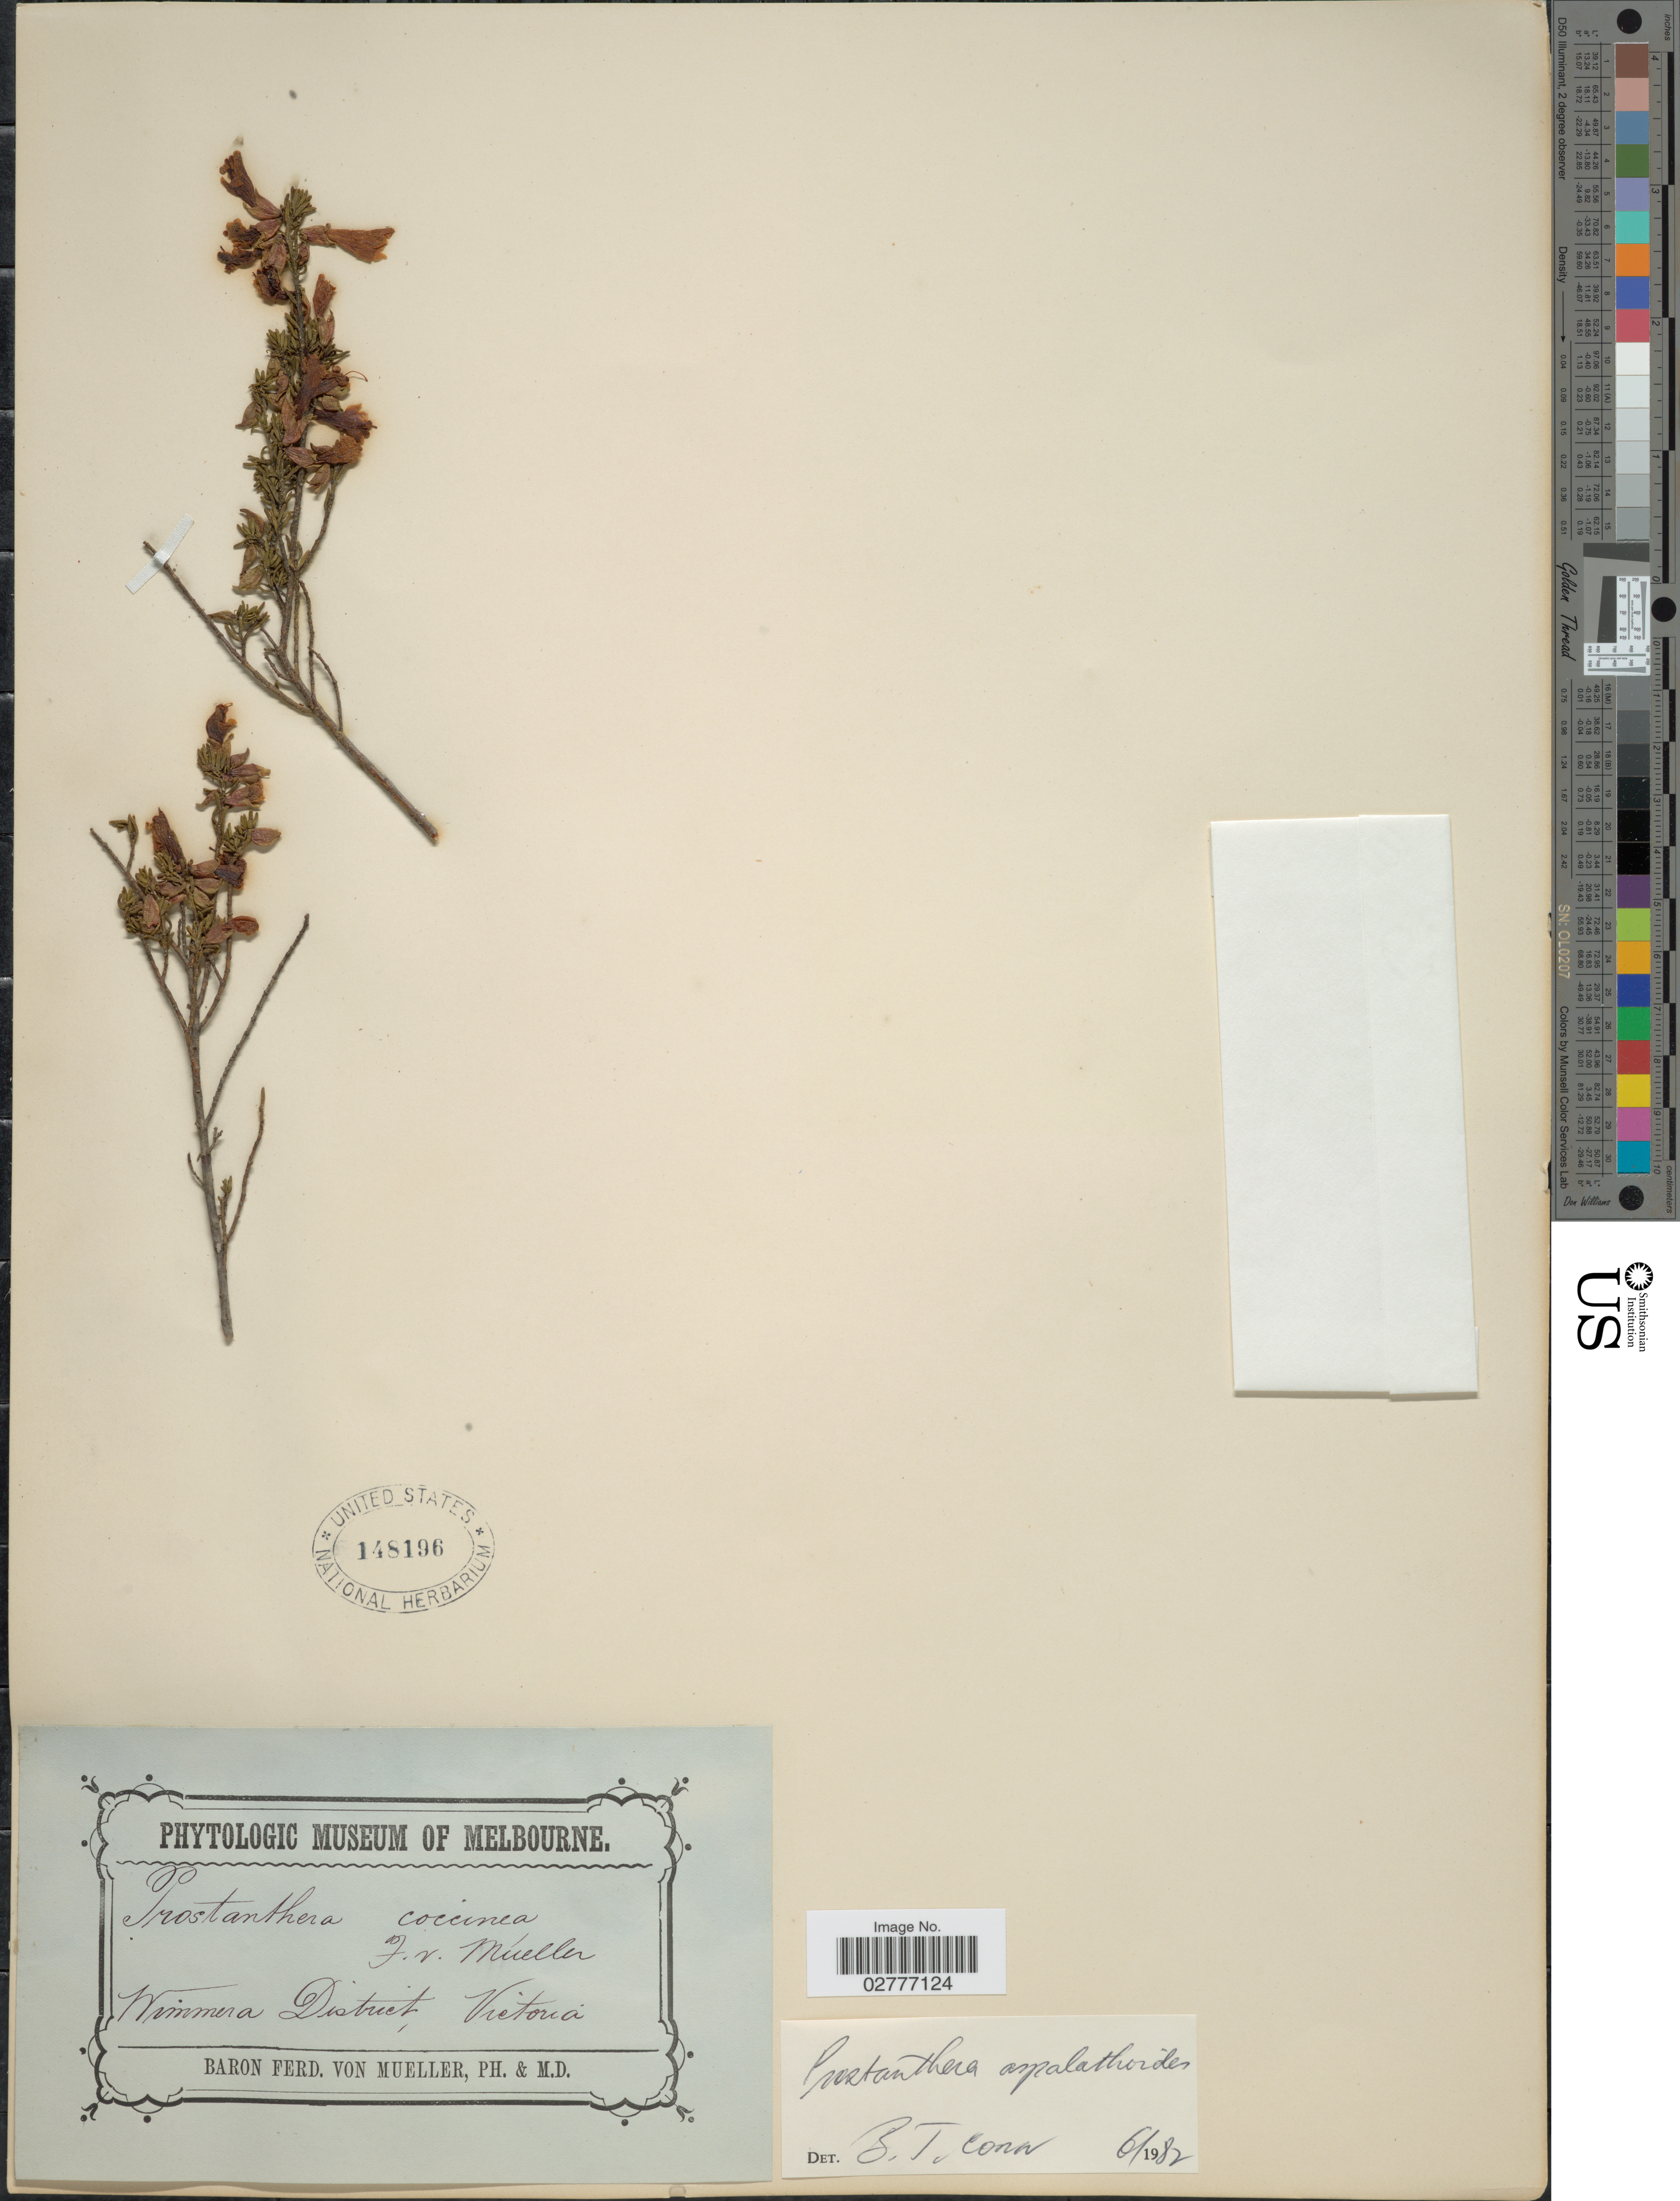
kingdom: Plantae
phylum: Tracheophyta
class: Magnoliopsida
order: Lamiales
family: Lamiaceae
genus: Prostanthera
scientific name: Prostanthera aspalathoides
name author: A. Cunn. ex Benth.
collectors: F. Mueller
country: Australia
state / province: Victoria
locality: Wimmera District, Victoria.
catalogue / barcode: US 148196